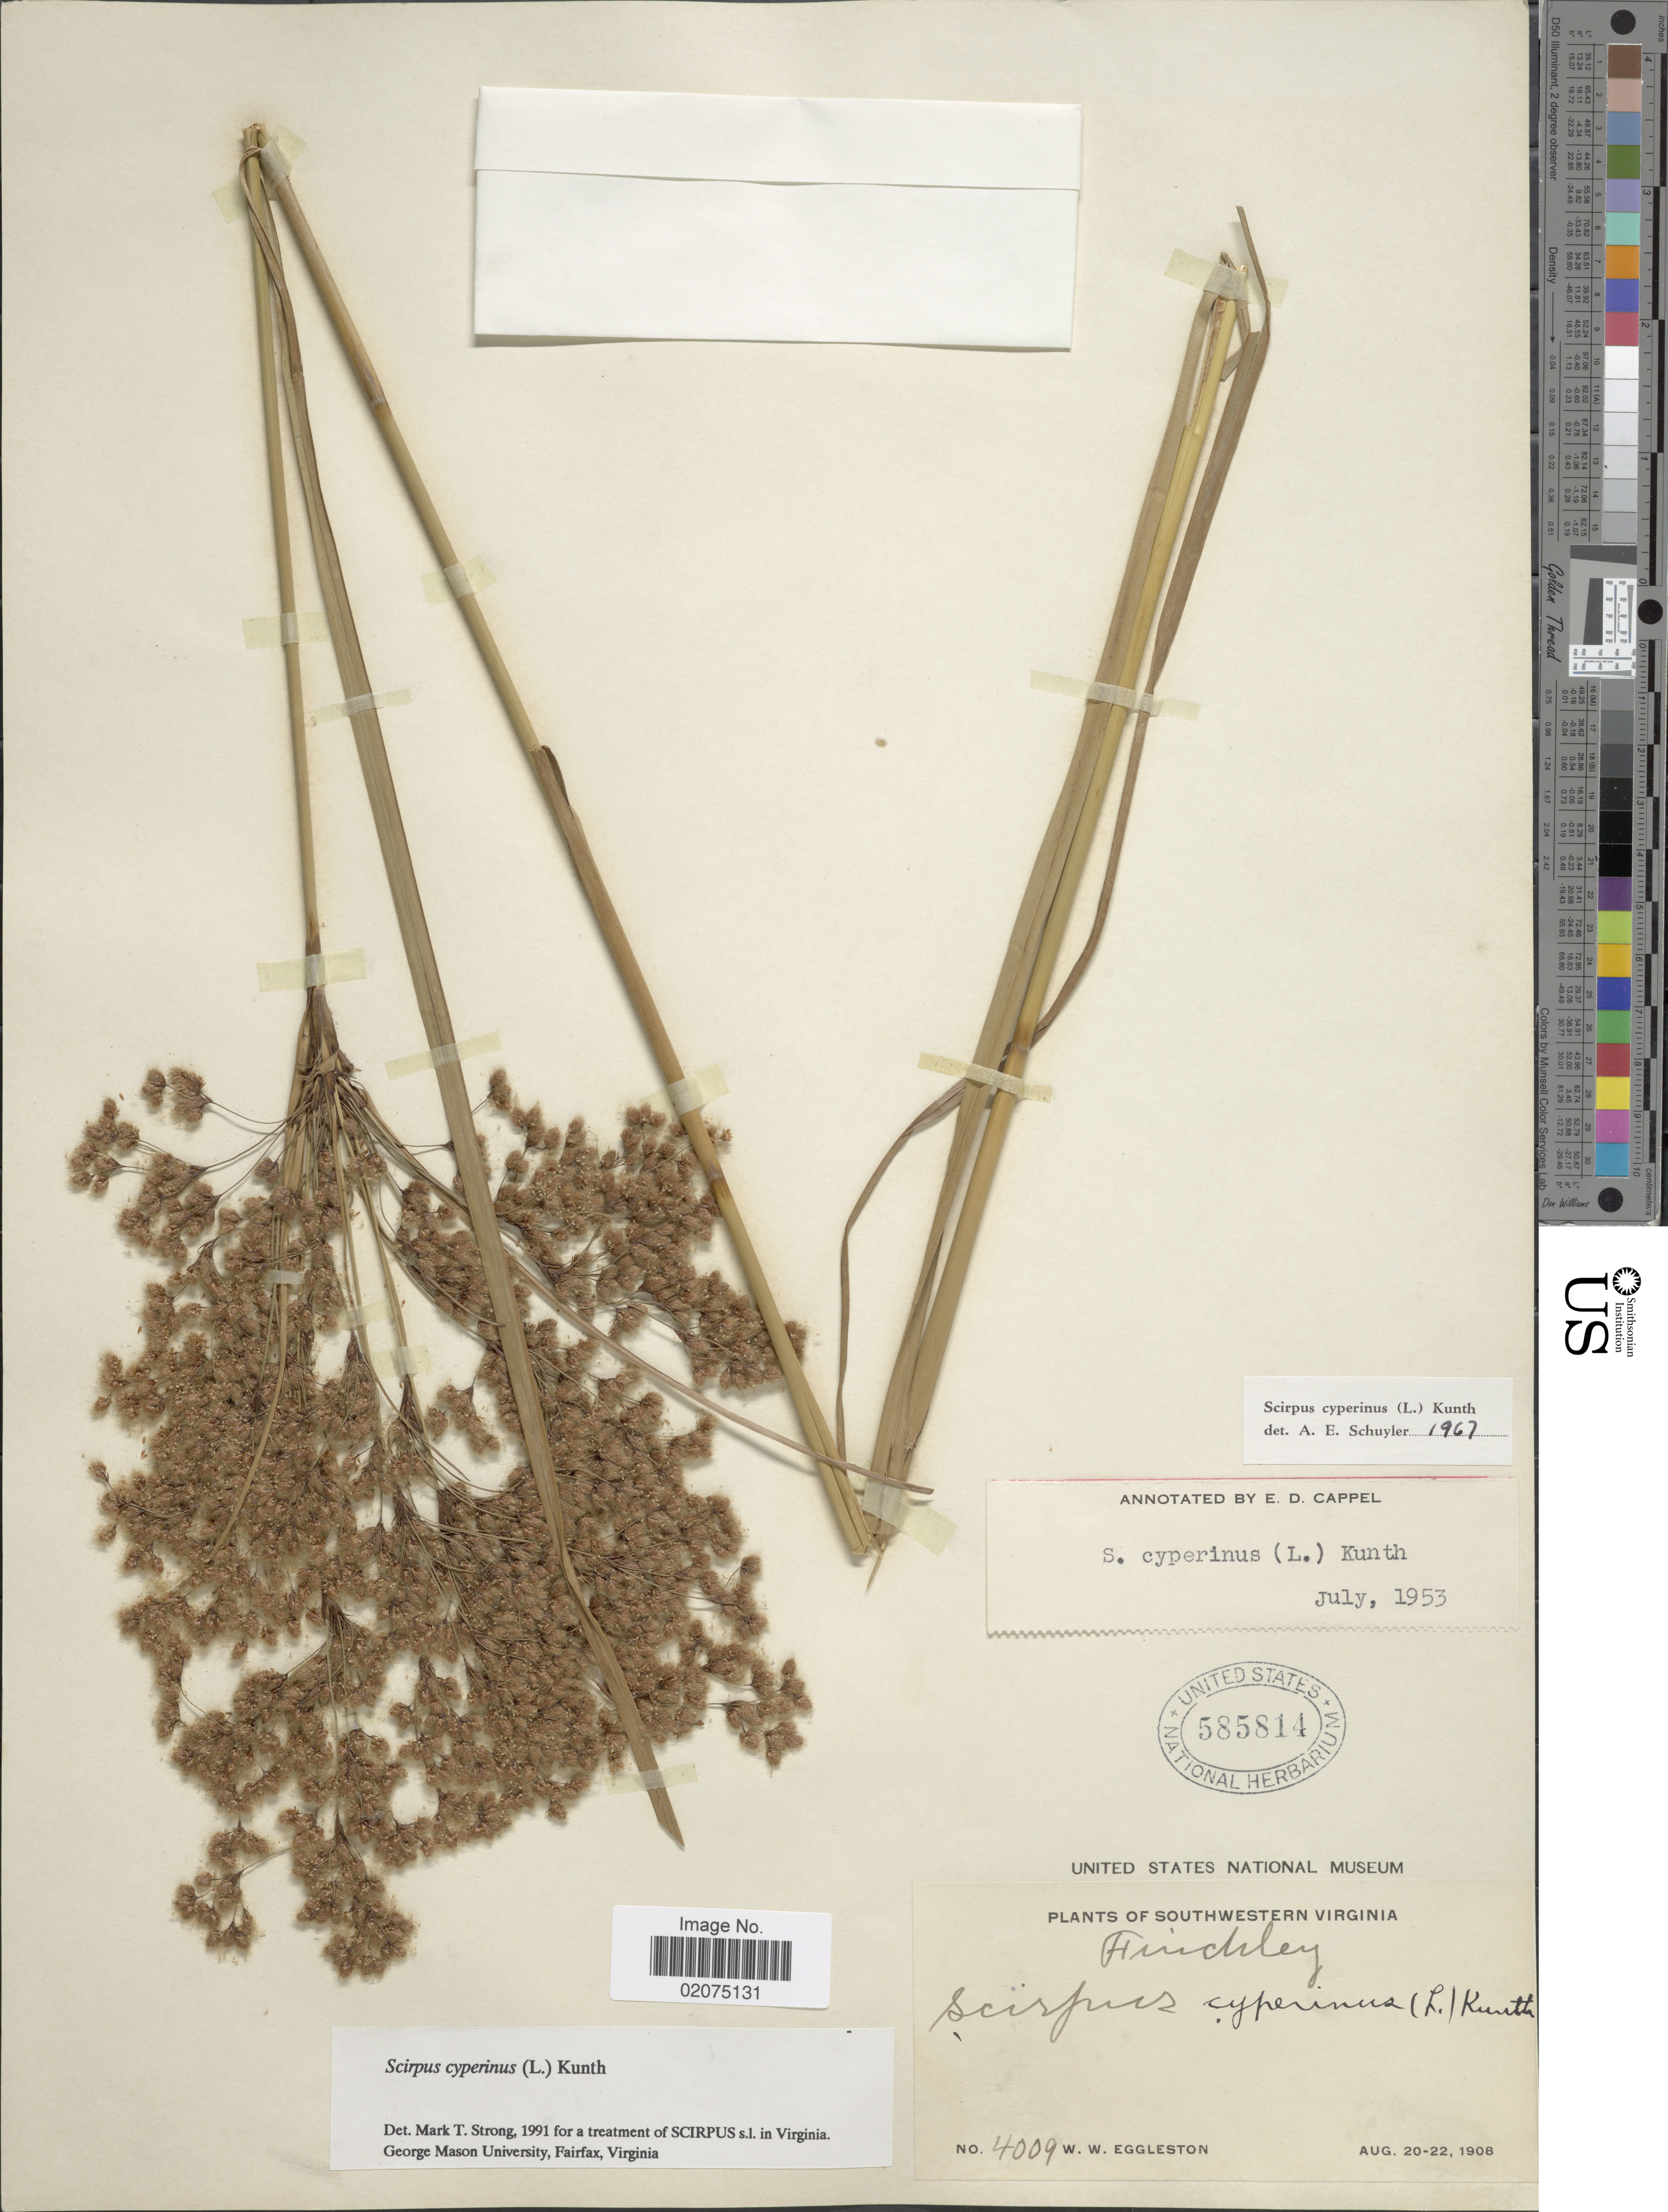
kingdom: Plantae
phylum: Tracheophyta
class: Liliopsida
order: Poales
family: Cyperaceae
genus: Scirpus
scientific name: Scirpus cyperinus (L.) Kunth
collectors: W. W. Eggleston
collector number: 4009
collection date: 1908-08-20/1908-08-22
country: United States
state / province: Virginia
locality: Southwestern Virginia, Finchley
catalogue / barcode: US 585814